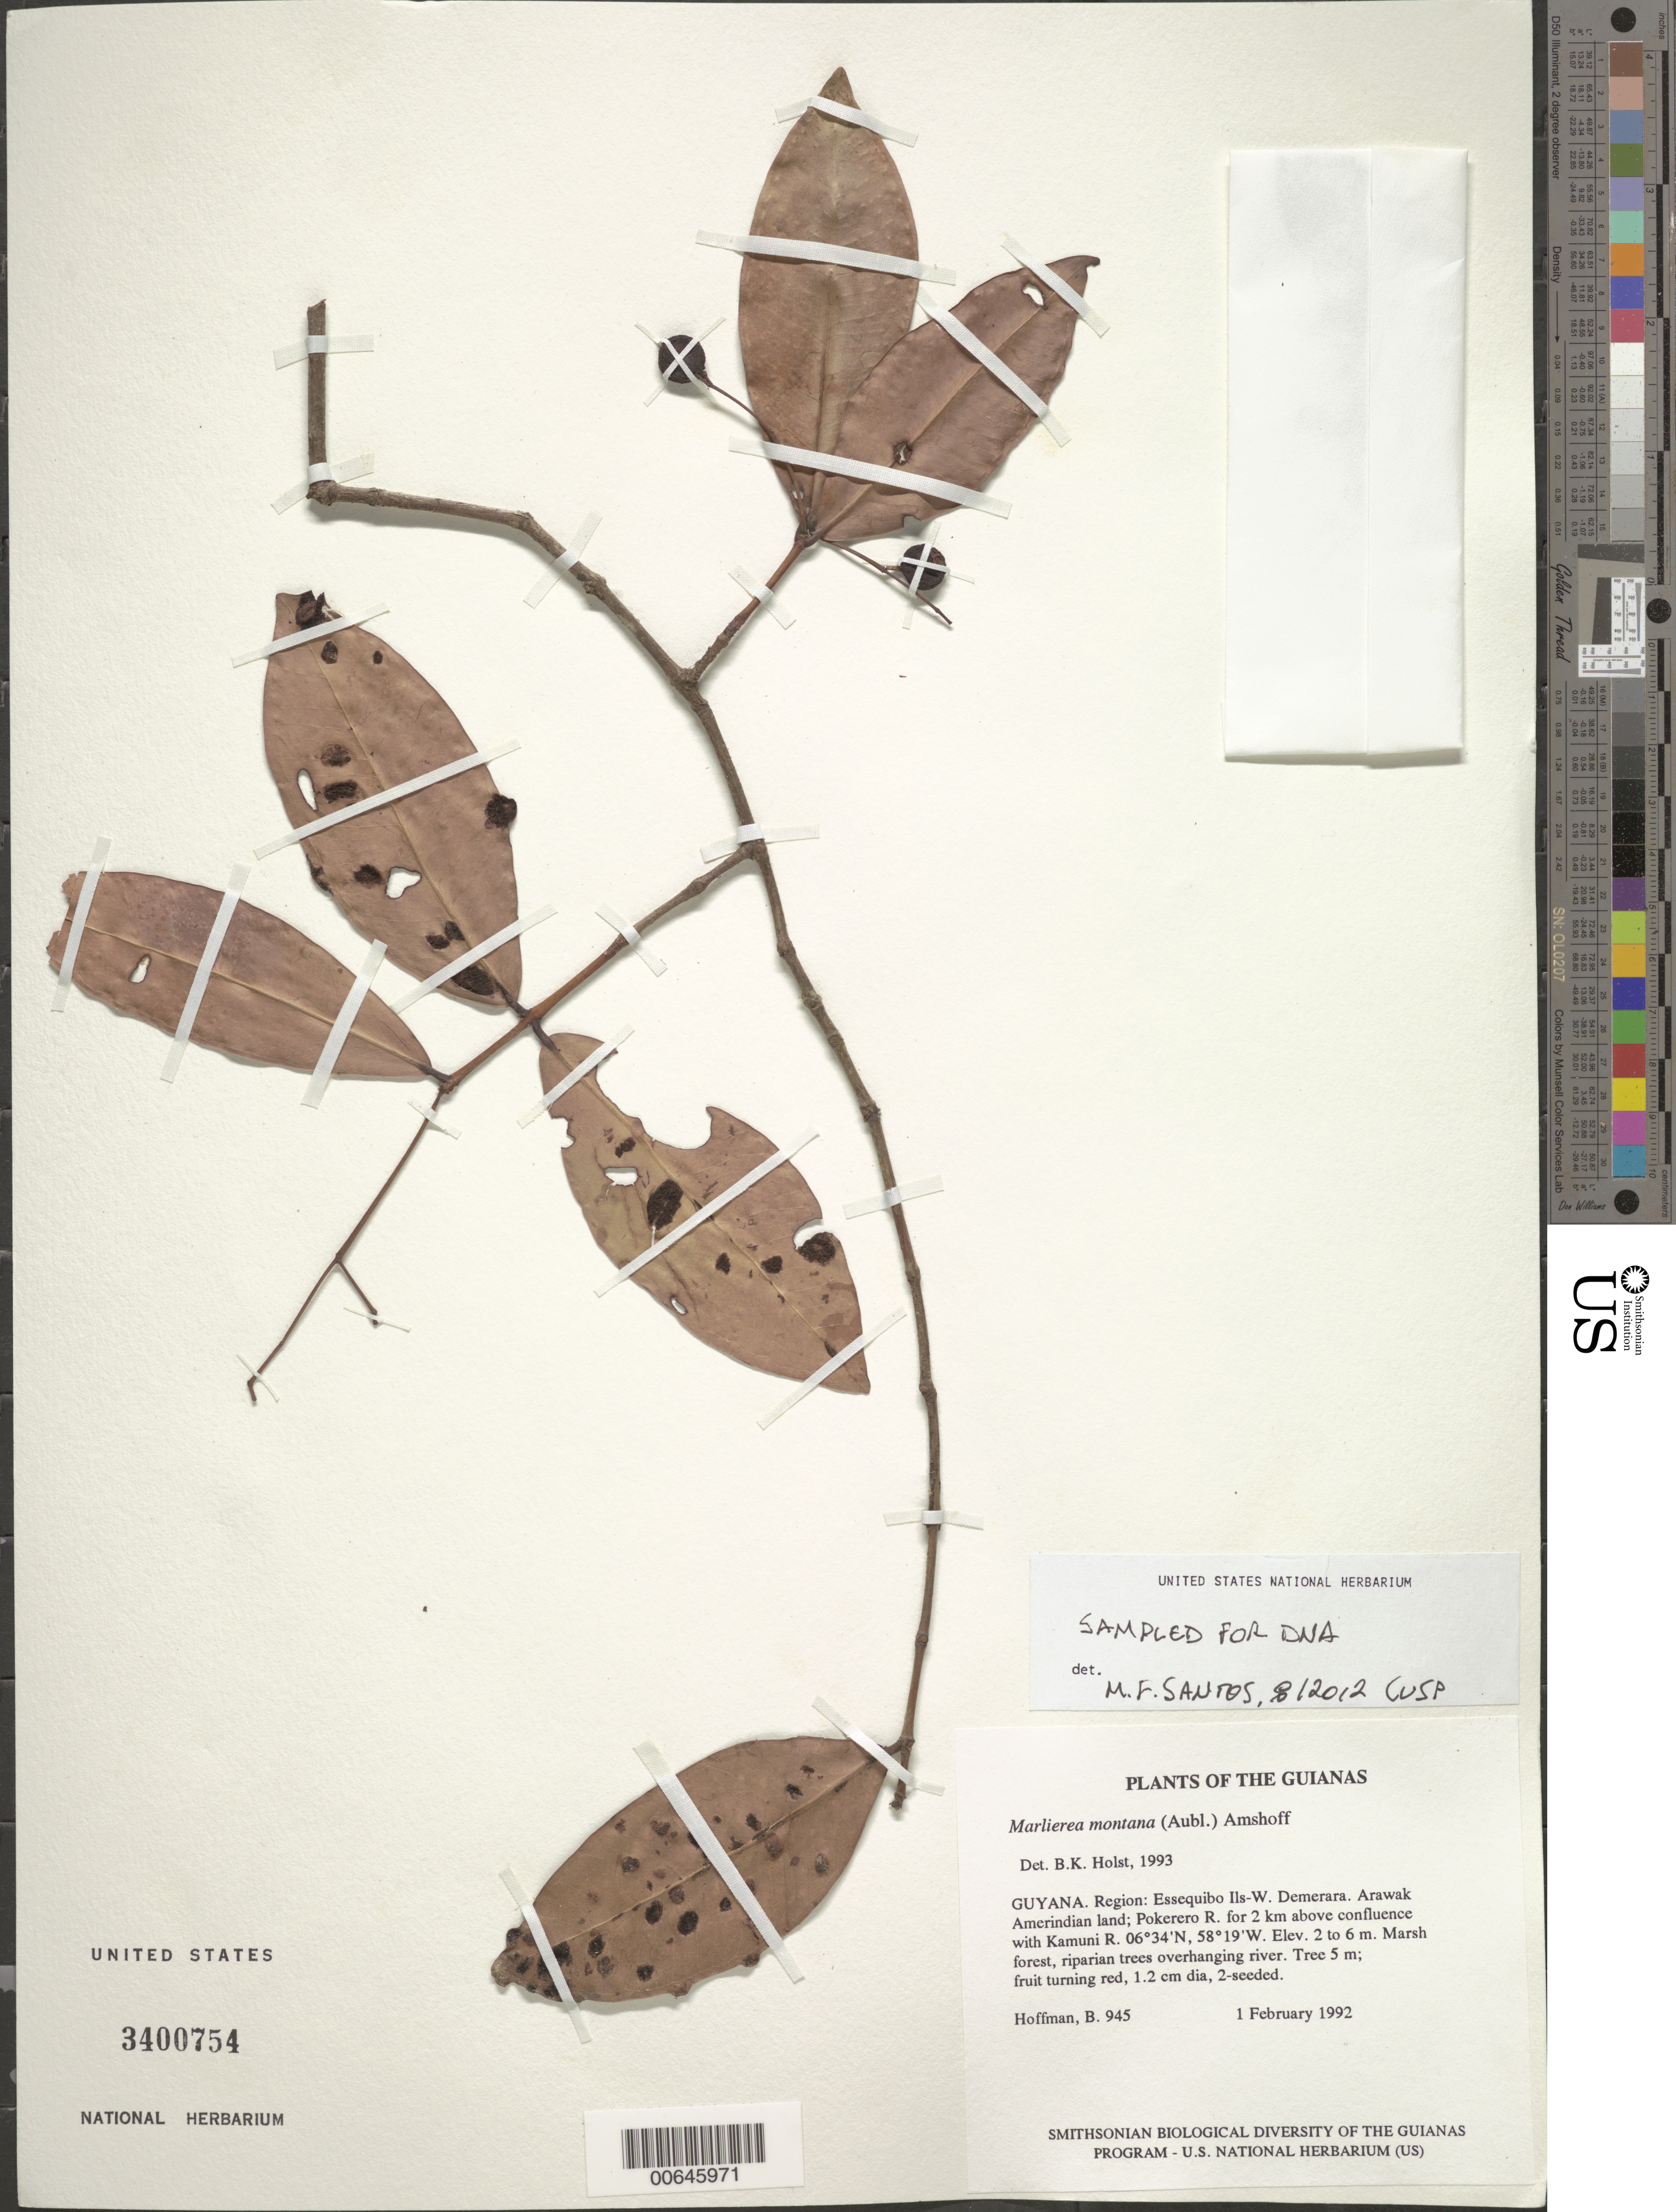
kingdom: Plantae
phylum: Tracheophyta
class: Magnoliopsida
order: Myrtales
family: Myrtaceae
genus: Myrcia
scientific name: Myrcia neomontana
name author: E. Lucas & C.E. Wilson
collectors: B. Hoffman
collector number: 945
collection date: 1992-02-01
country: Guyana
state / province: Essequibo Isl-W. Demerara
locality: Arawak Amerindian land; Pokerero R. for 2 km above confluence with Kamuni R.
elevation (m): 2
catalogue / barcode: US 3400754